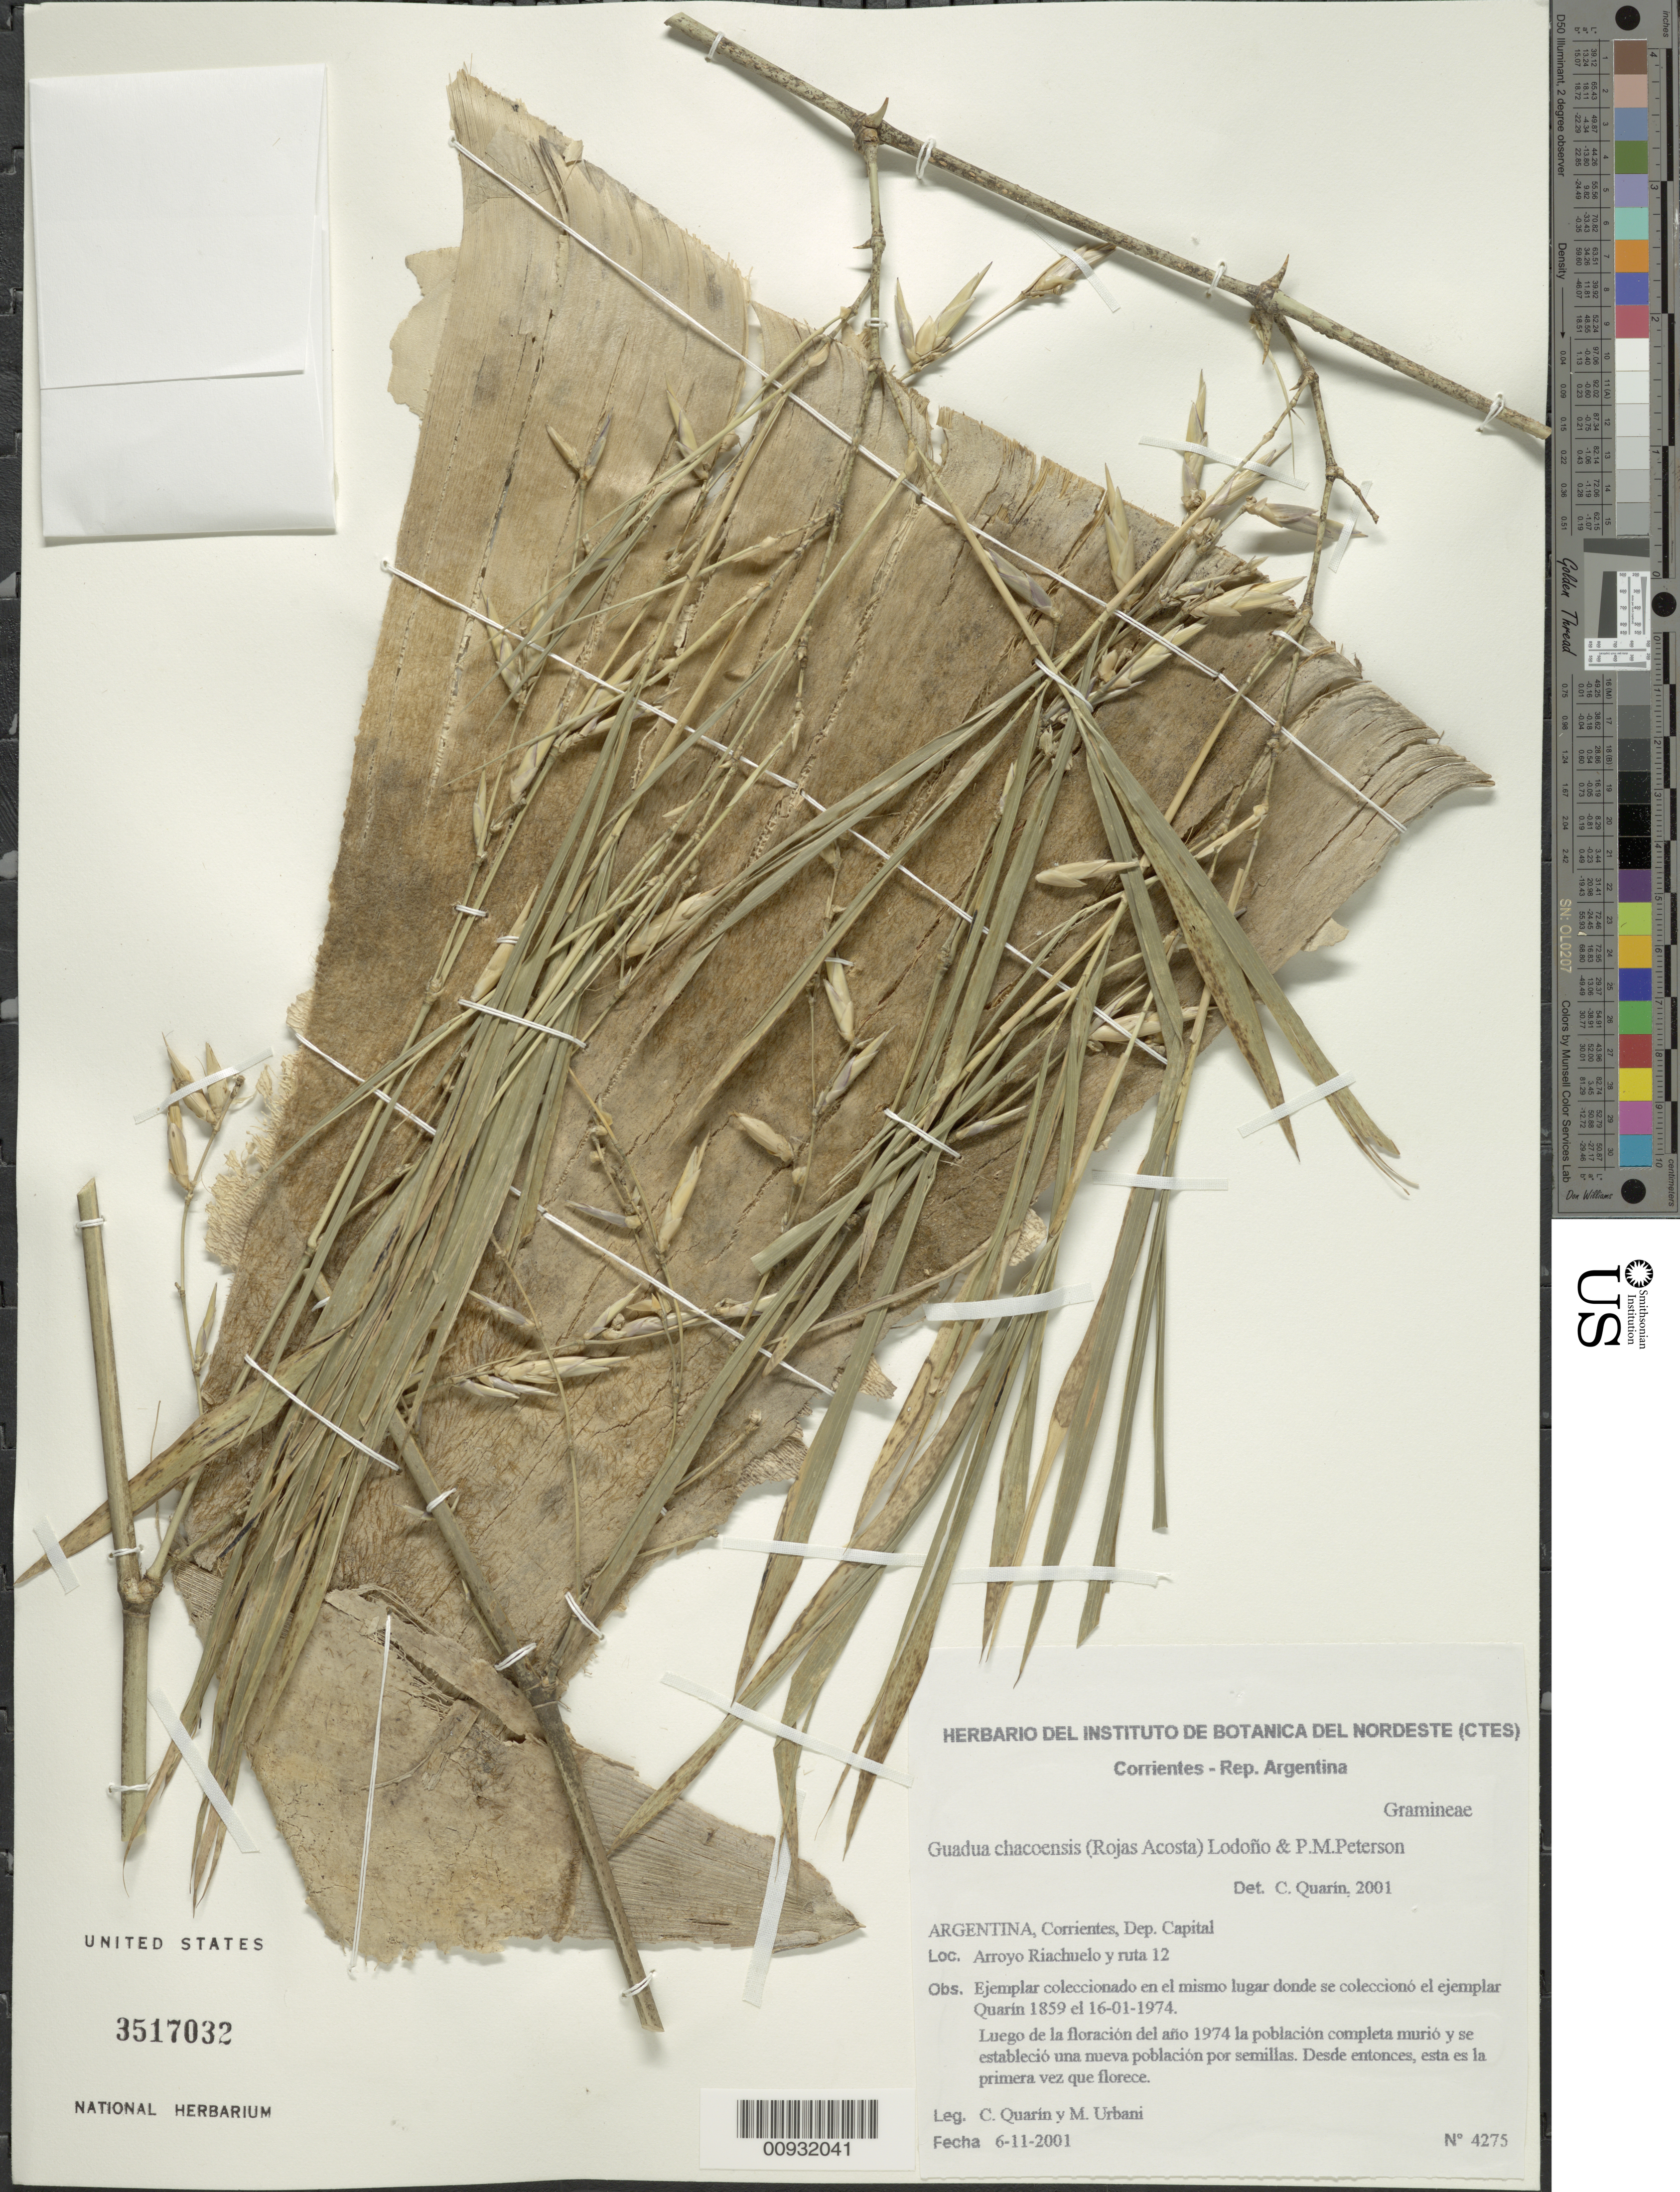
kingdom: Plantae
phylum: Tracheophyta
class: Liliopsida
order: Poales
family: Poaceae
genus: Guadua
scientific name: Guadua chacoensis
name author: (Rojas) Londoño & P.M. Peterson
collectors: C. Quarín & M. Urbani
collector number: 4275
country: Argentina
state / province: Corrientes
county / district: Capital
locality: Arroyo Riachuelo and Ruta 12.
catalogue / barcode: US 3517032